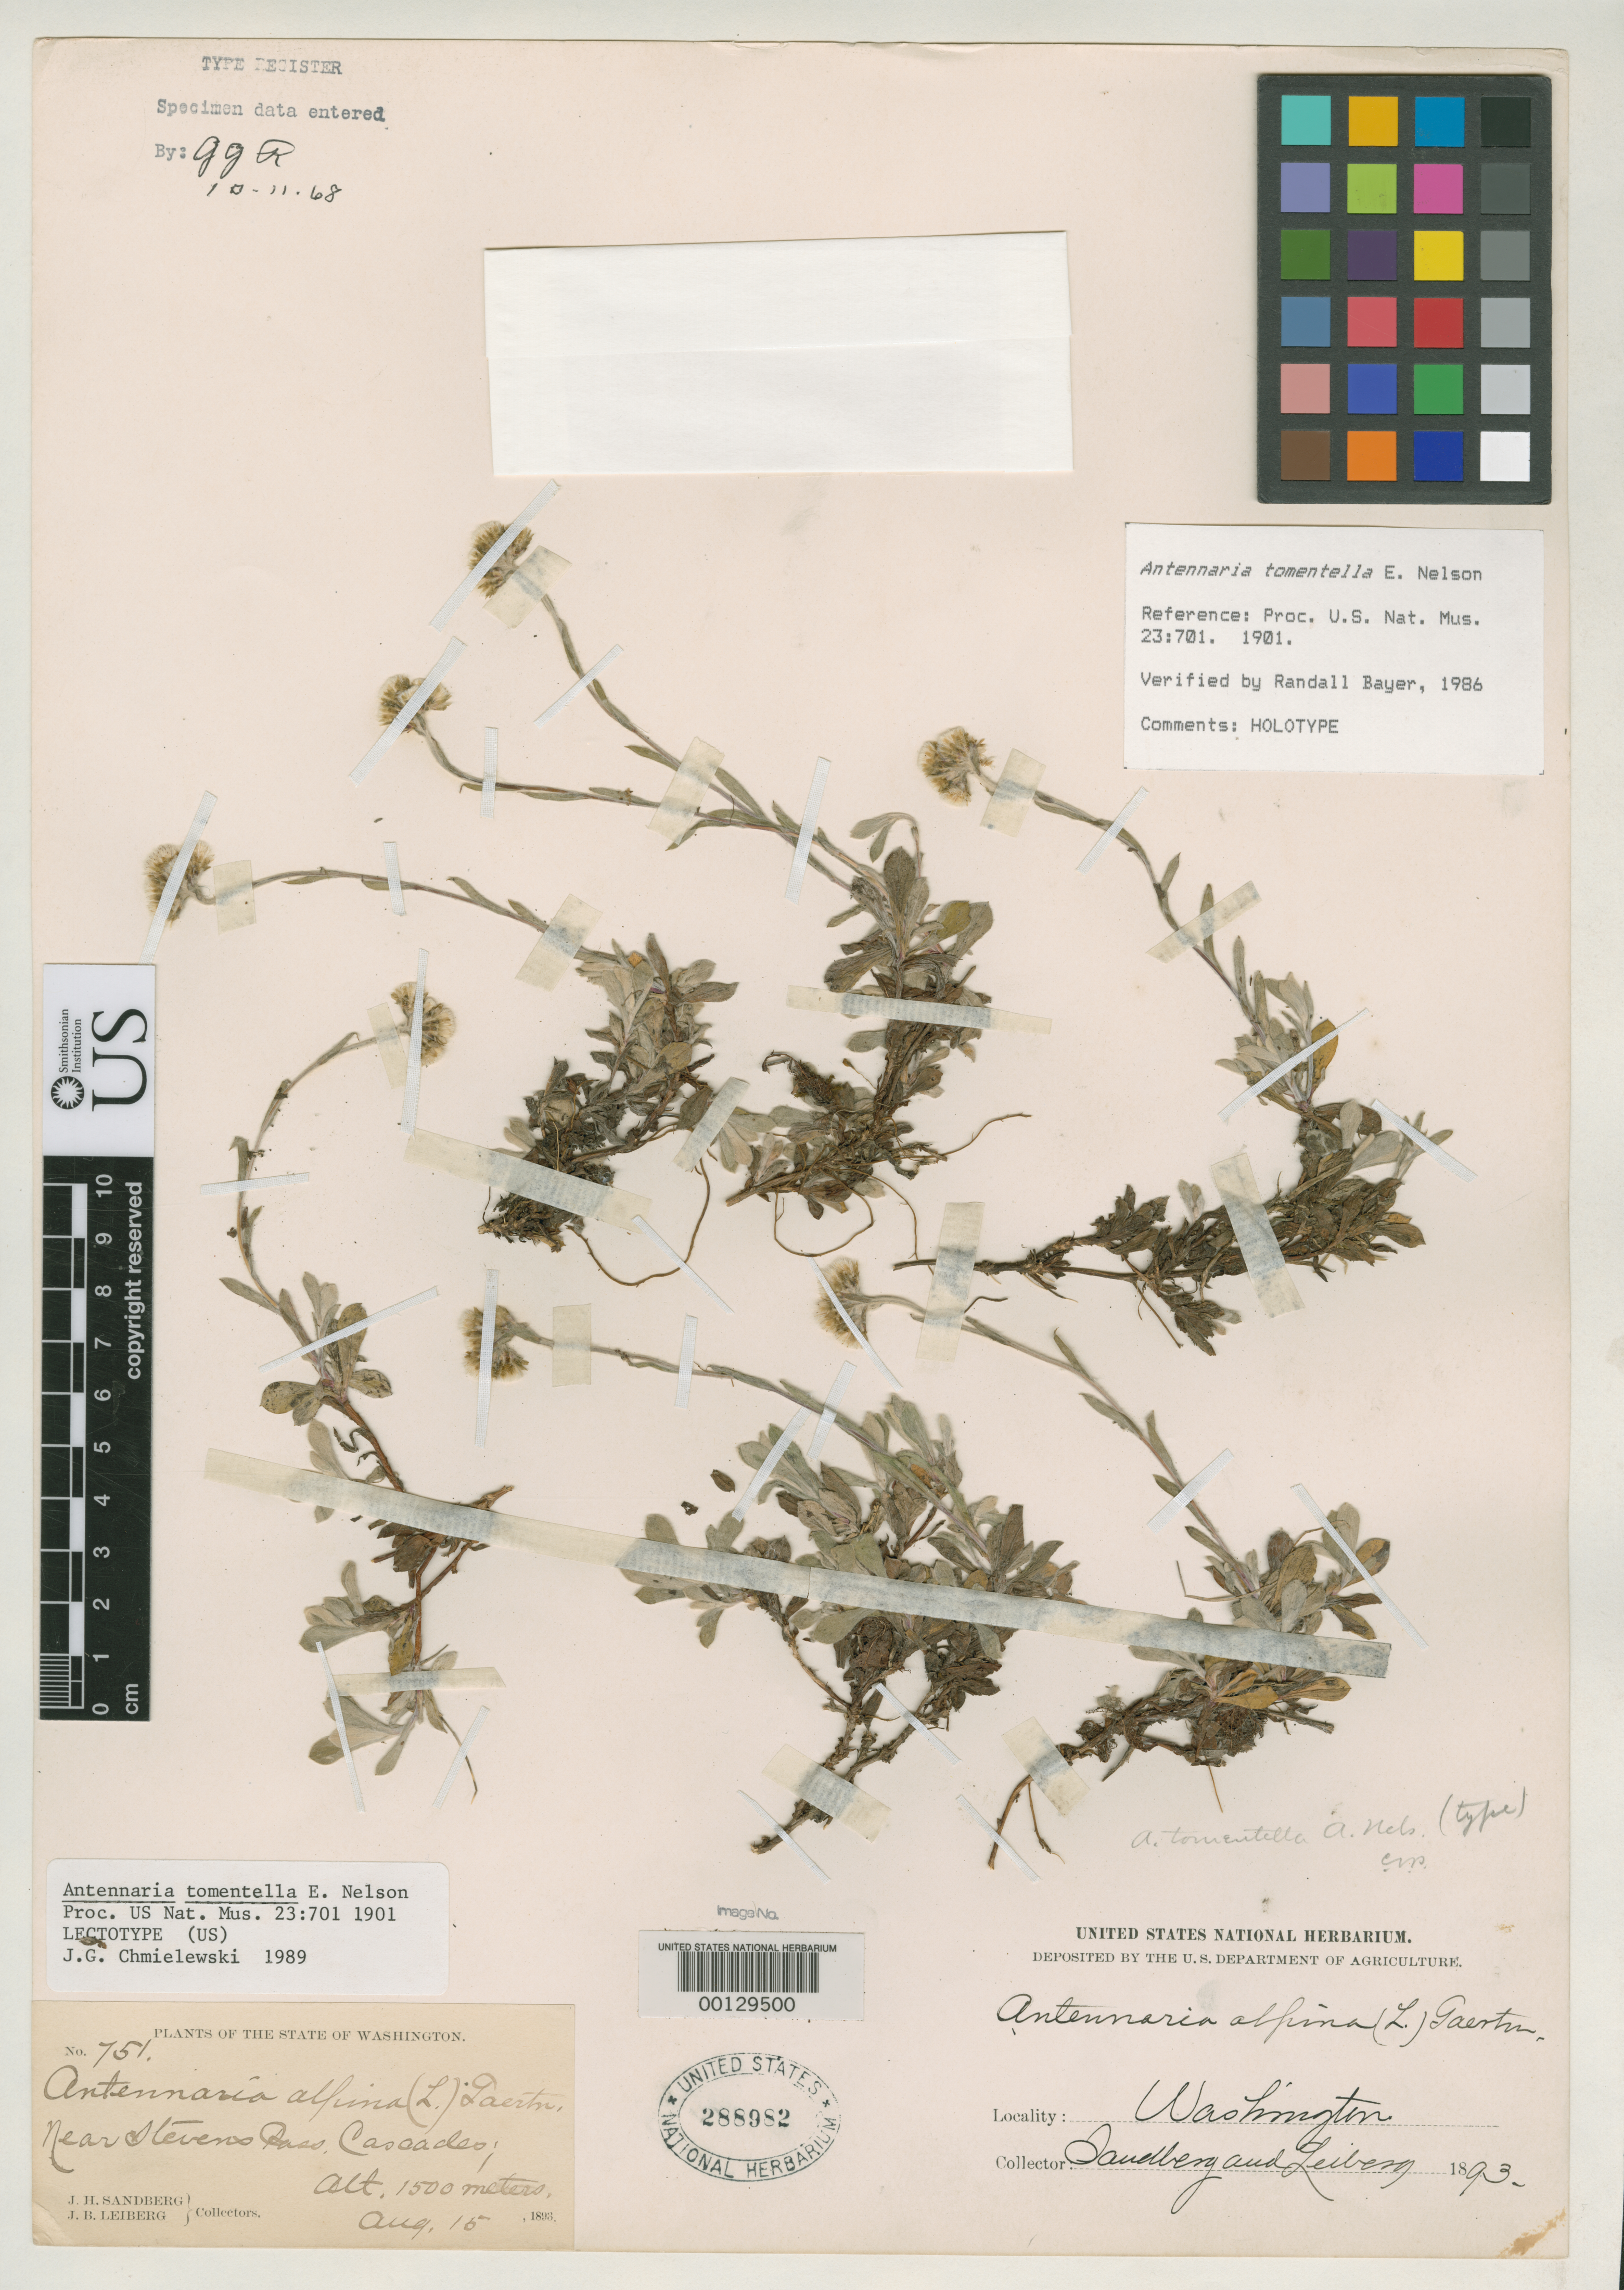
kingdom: Plantae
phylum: Tracheophyta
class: Magnoliopsida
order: Asterales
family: Asteraceae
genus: Antennaria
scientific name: Antennaria tomentella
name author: E.E. Nelson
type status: Holotype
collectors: J. H. Sandberg & J. Leiberg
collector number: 751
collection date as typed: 15 Aug 1893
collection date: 1893-08-15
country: United States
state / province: Washington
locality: Cascade Mts.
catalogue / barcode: US 288982